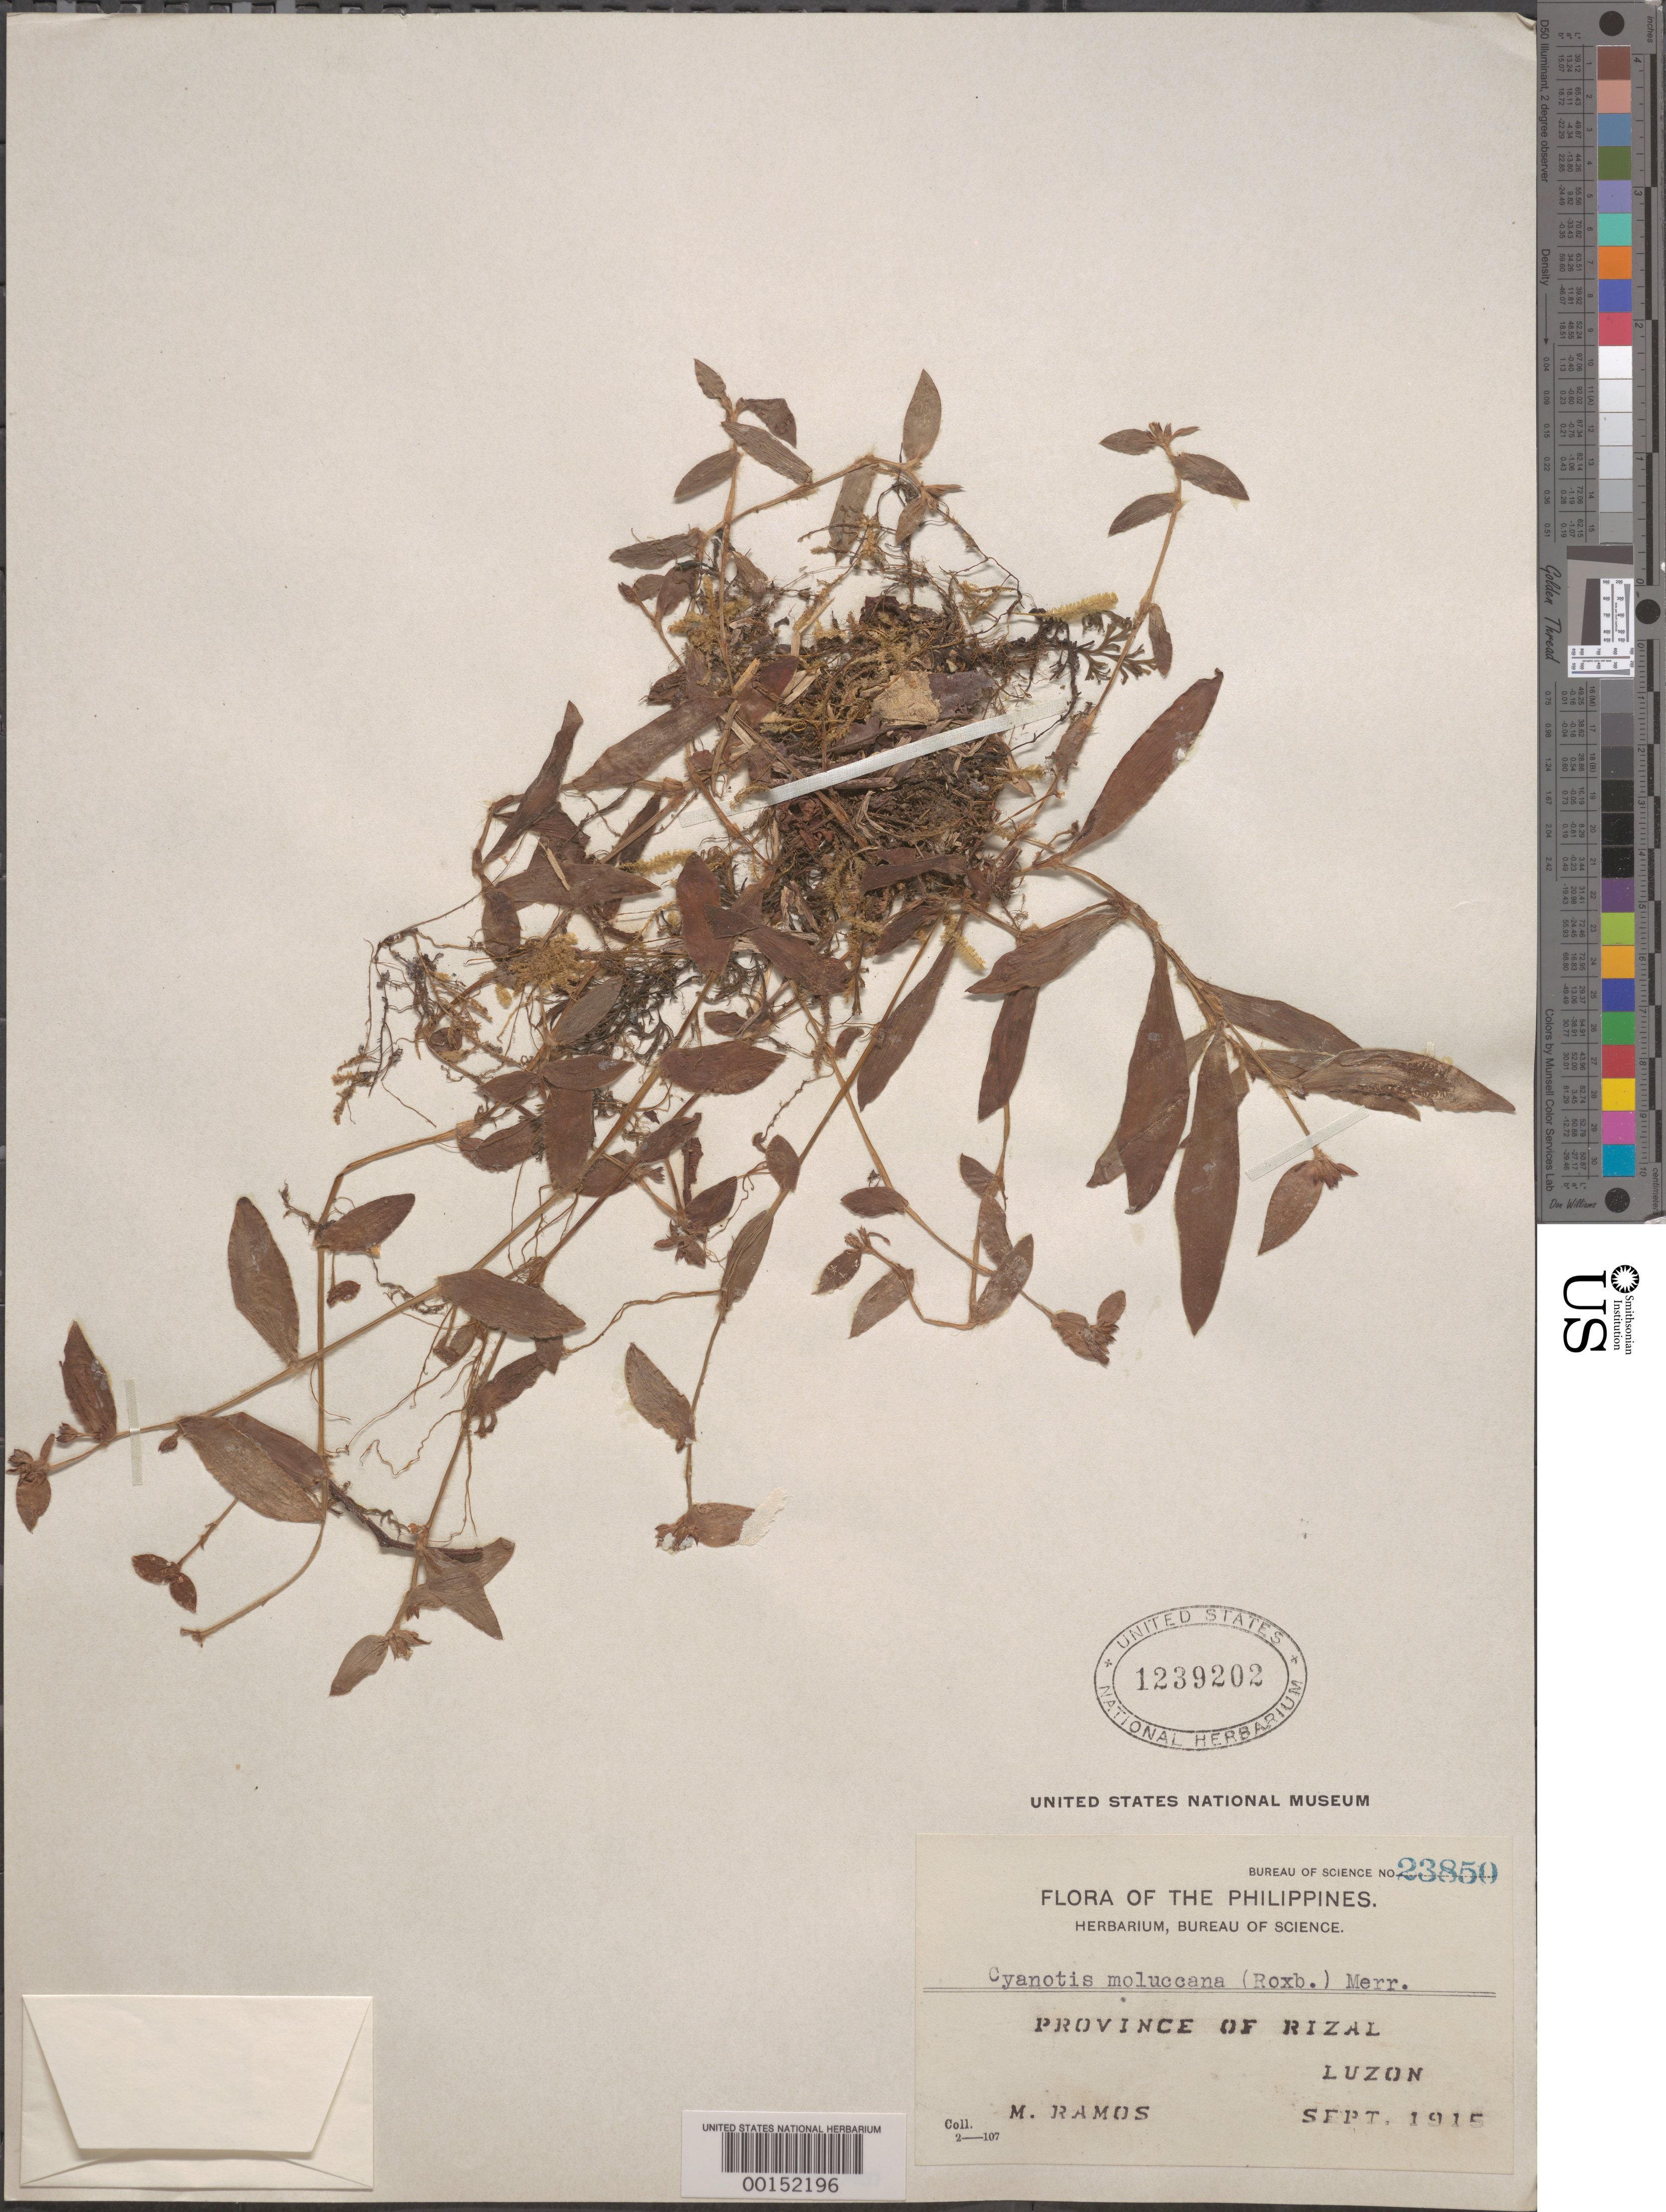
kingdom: Plantae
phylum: Tracheophyta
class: Liliopsida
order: Commelinales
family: Commelinaceae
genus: Belosynapsis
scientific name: Belosynapsis ciliata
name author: (Blume) R.S. Rao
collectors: M. Ramos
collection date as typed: Sep 1915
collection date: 1915-09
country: Philippines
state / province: Calabarzon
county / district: Rizal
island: Luzon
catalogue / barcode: US 1239202